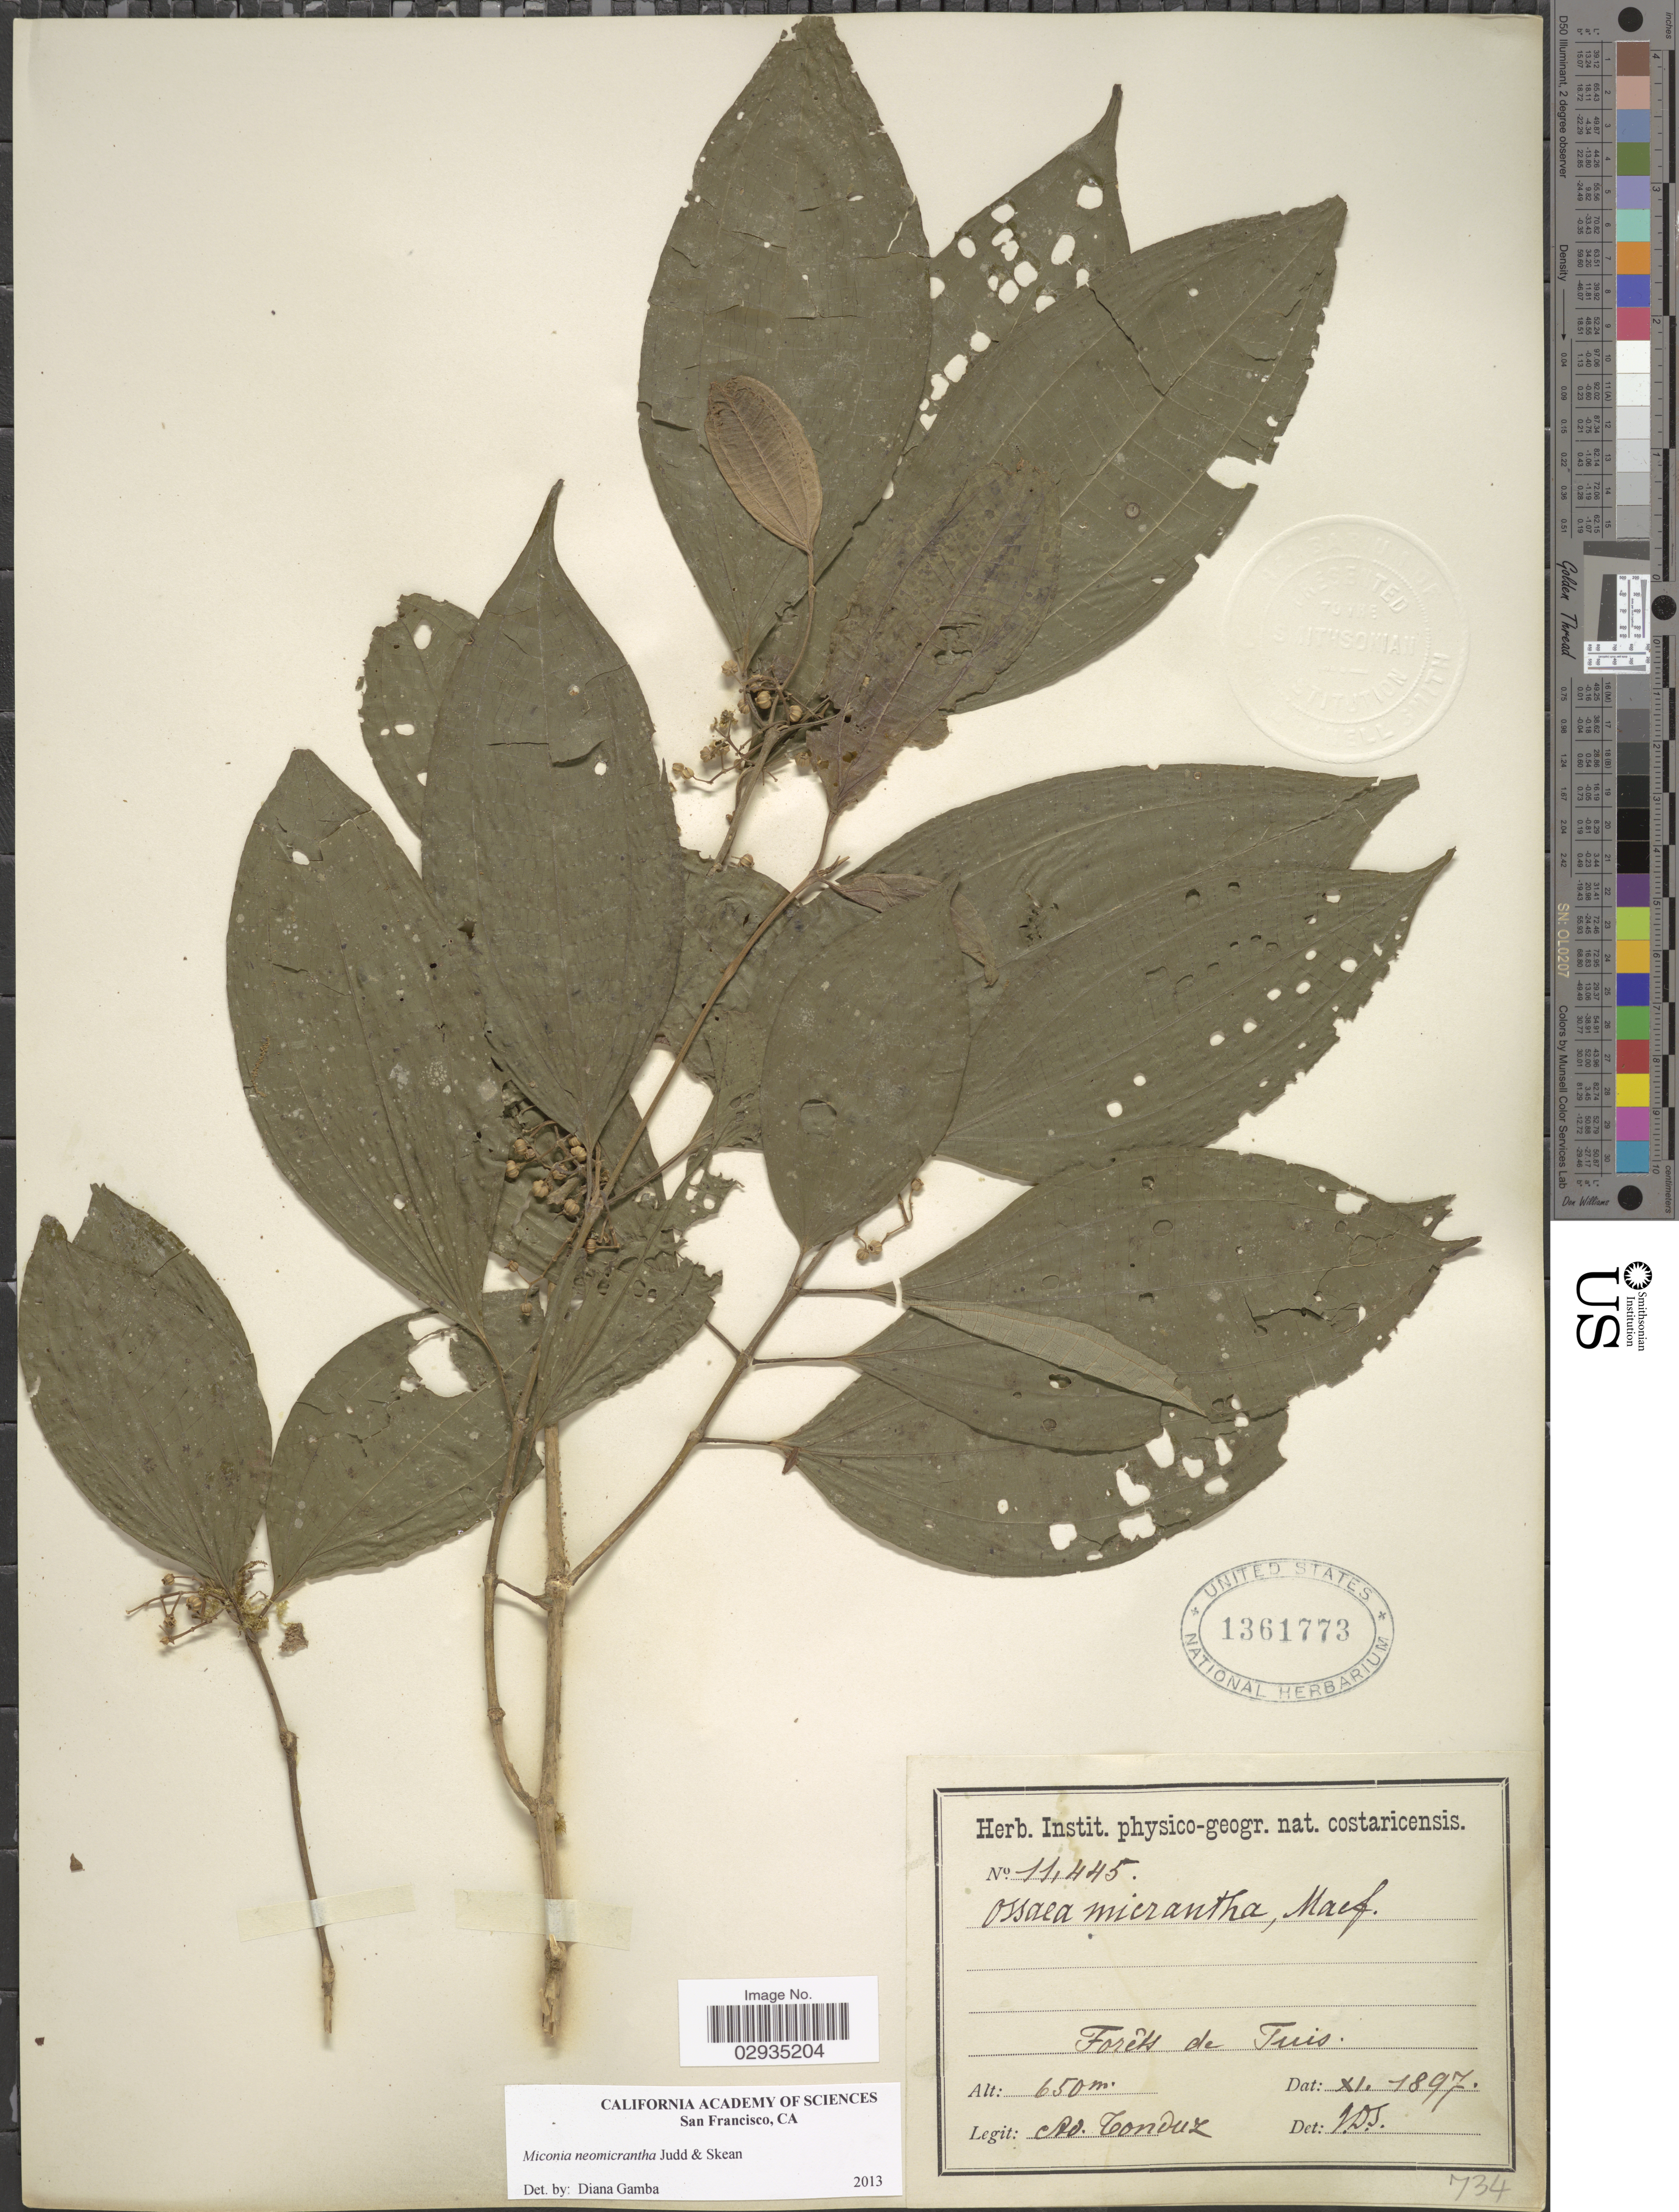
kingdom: Plantae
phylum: Tracheophyta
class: Magnoliopsida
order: Myrtales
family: Melastomataceae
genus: Miconia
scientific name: Miconia neomicrantha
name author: Judd & Skean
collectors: A. Tonduz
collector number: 11445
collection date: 1897-11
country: Costa Rica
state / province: Cartago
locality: Forêts de Tuis.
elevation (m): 650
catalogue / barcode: US 1361773